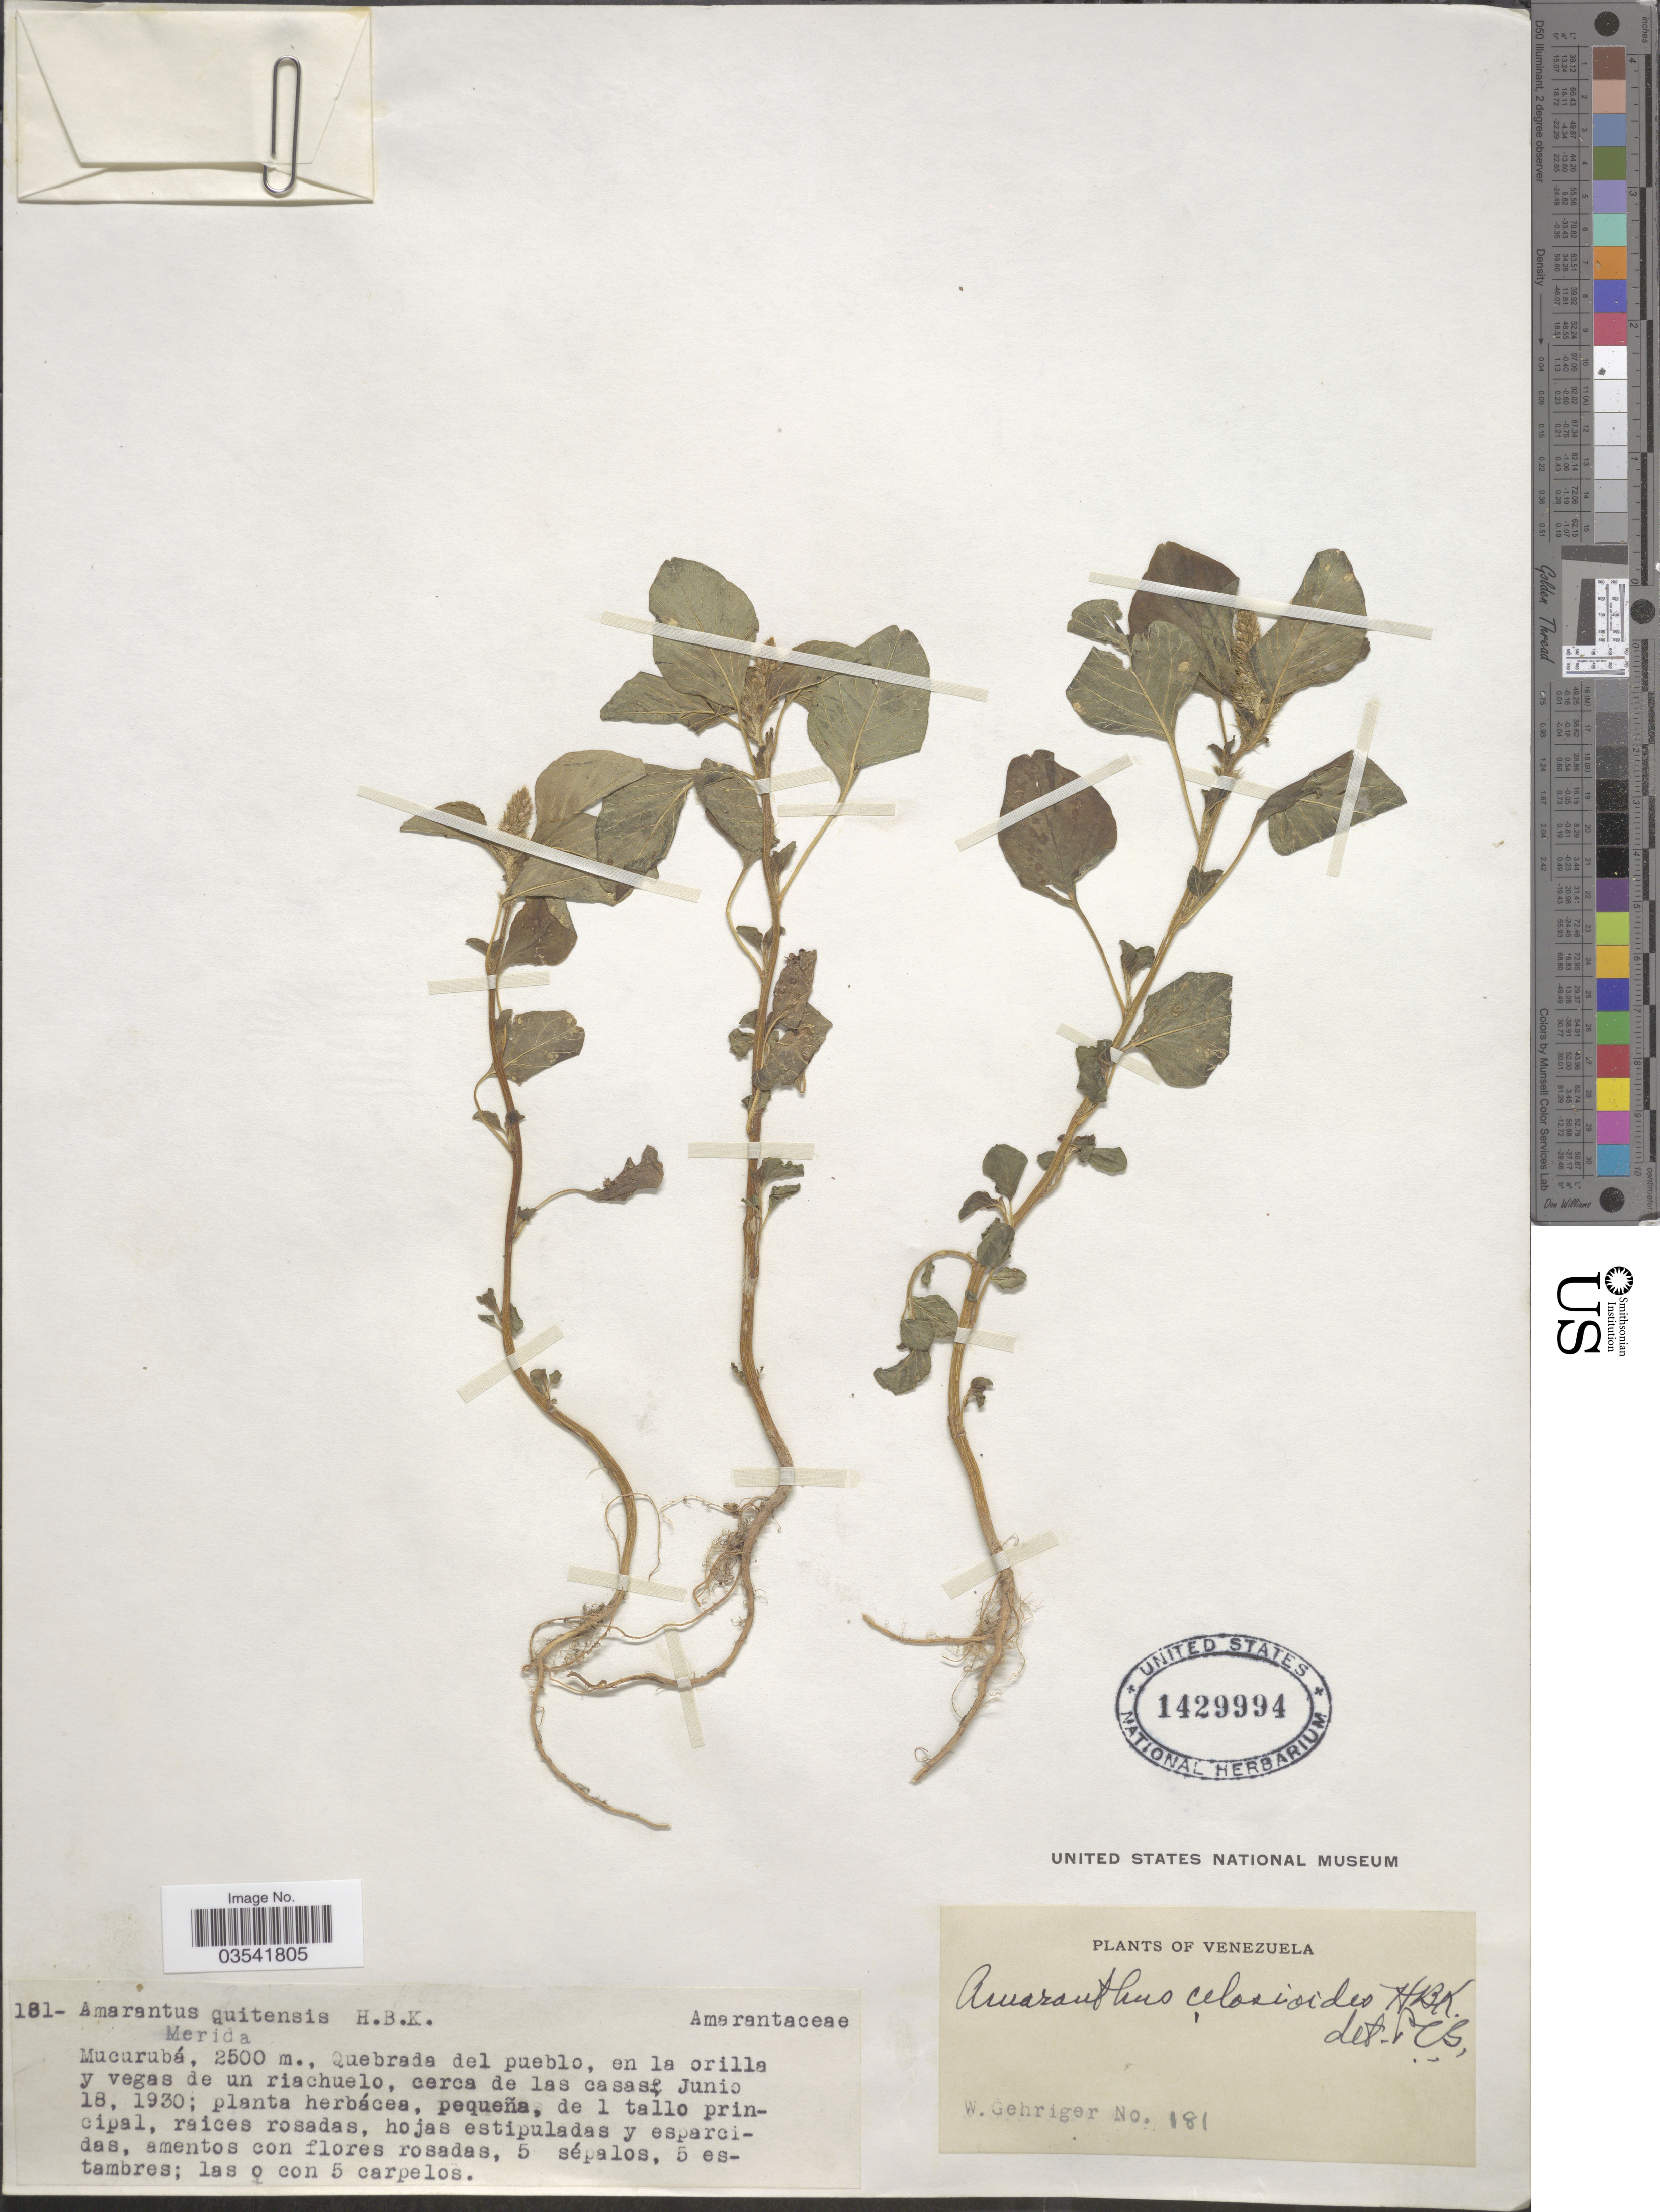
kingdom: Plantae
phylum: Tracheophyta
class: Magnoliopsida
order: Caryophyllales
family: Amaranthaceae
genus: Amaranthus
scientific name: Amaranthus celosioides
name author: Kunth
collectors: W. Gehriger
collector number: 181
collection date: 1930-06-18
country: Venezuela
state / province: Mérida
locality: Mucurubá, Quebrada del pueblo, en la orilla y vegas de un riachuelo, cerca de las casas.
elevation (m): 2500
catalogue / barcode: US 1429994